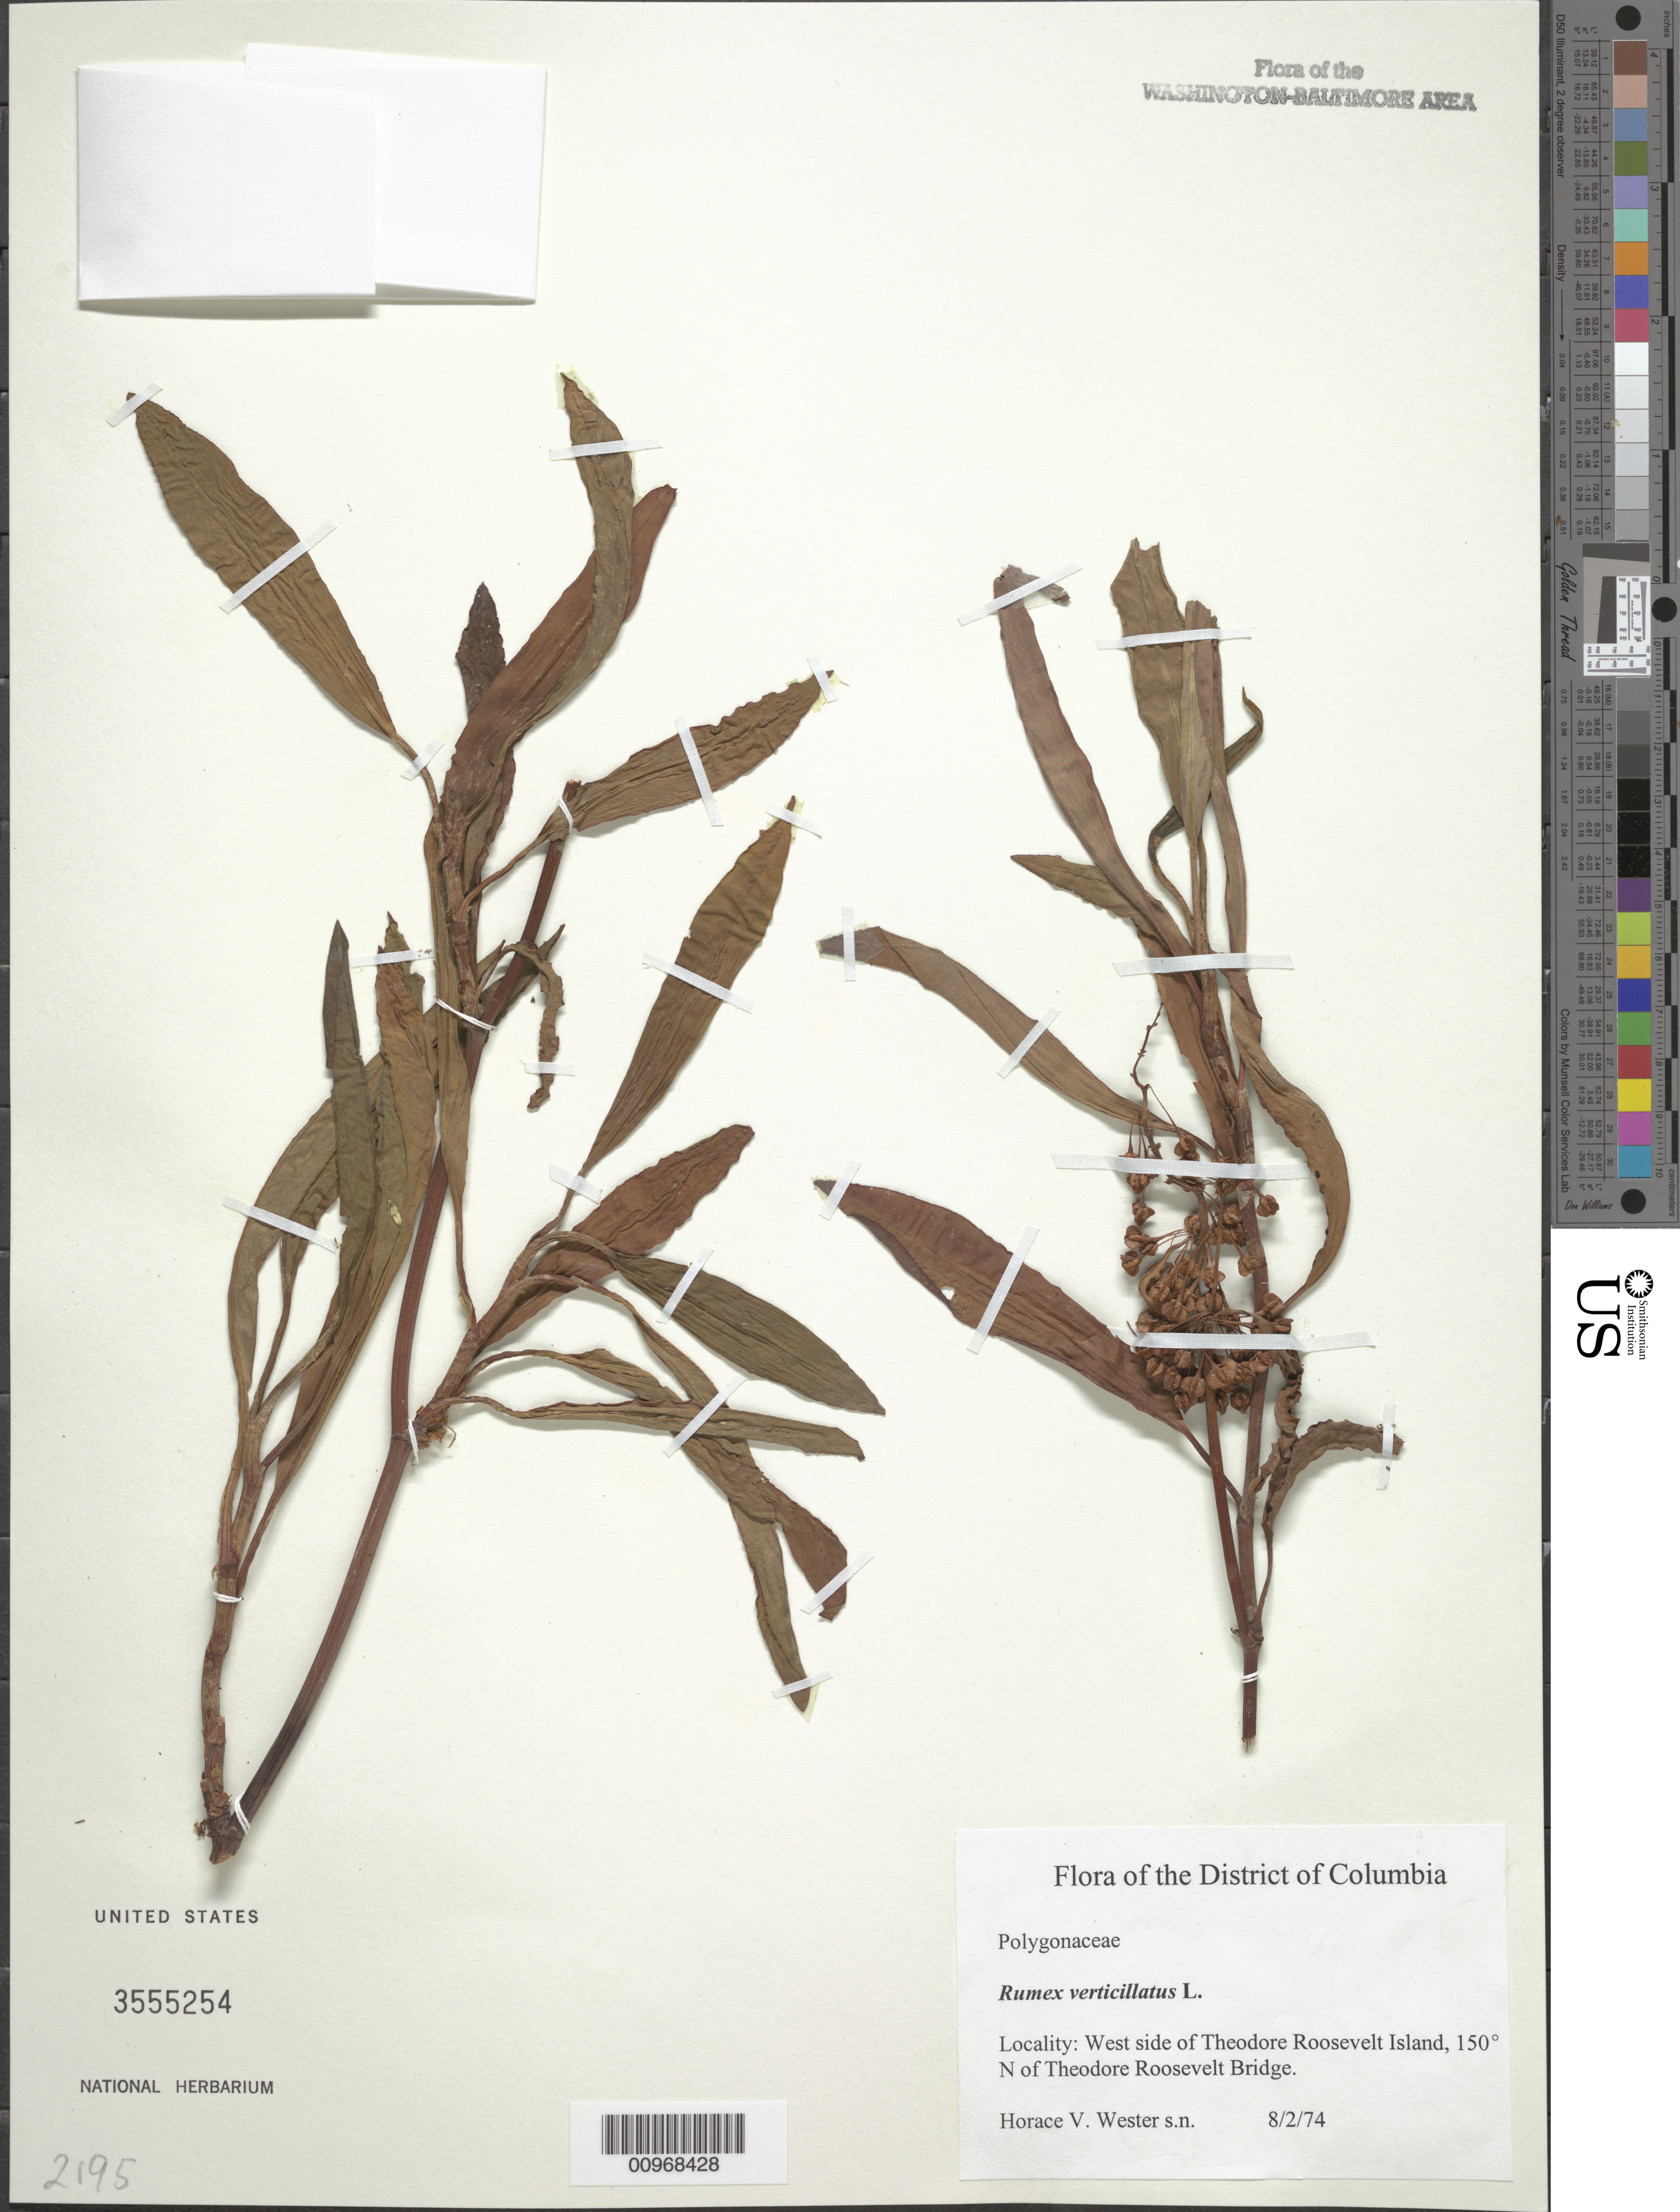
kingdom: Plantae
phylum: Tracheophyta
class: Magnoliopsida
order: Caryophyllales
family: Polygonaceae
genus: Rumex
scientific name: Rumex verticillatus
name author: L.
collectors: H. Wester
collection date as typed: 8/2/74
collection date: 1974-08-02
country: United States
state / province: District of Columbia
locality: West side of Theodore Roosevelt Island, 150º N of Theodore Roosevelt Bridge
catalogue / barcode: US 3555254